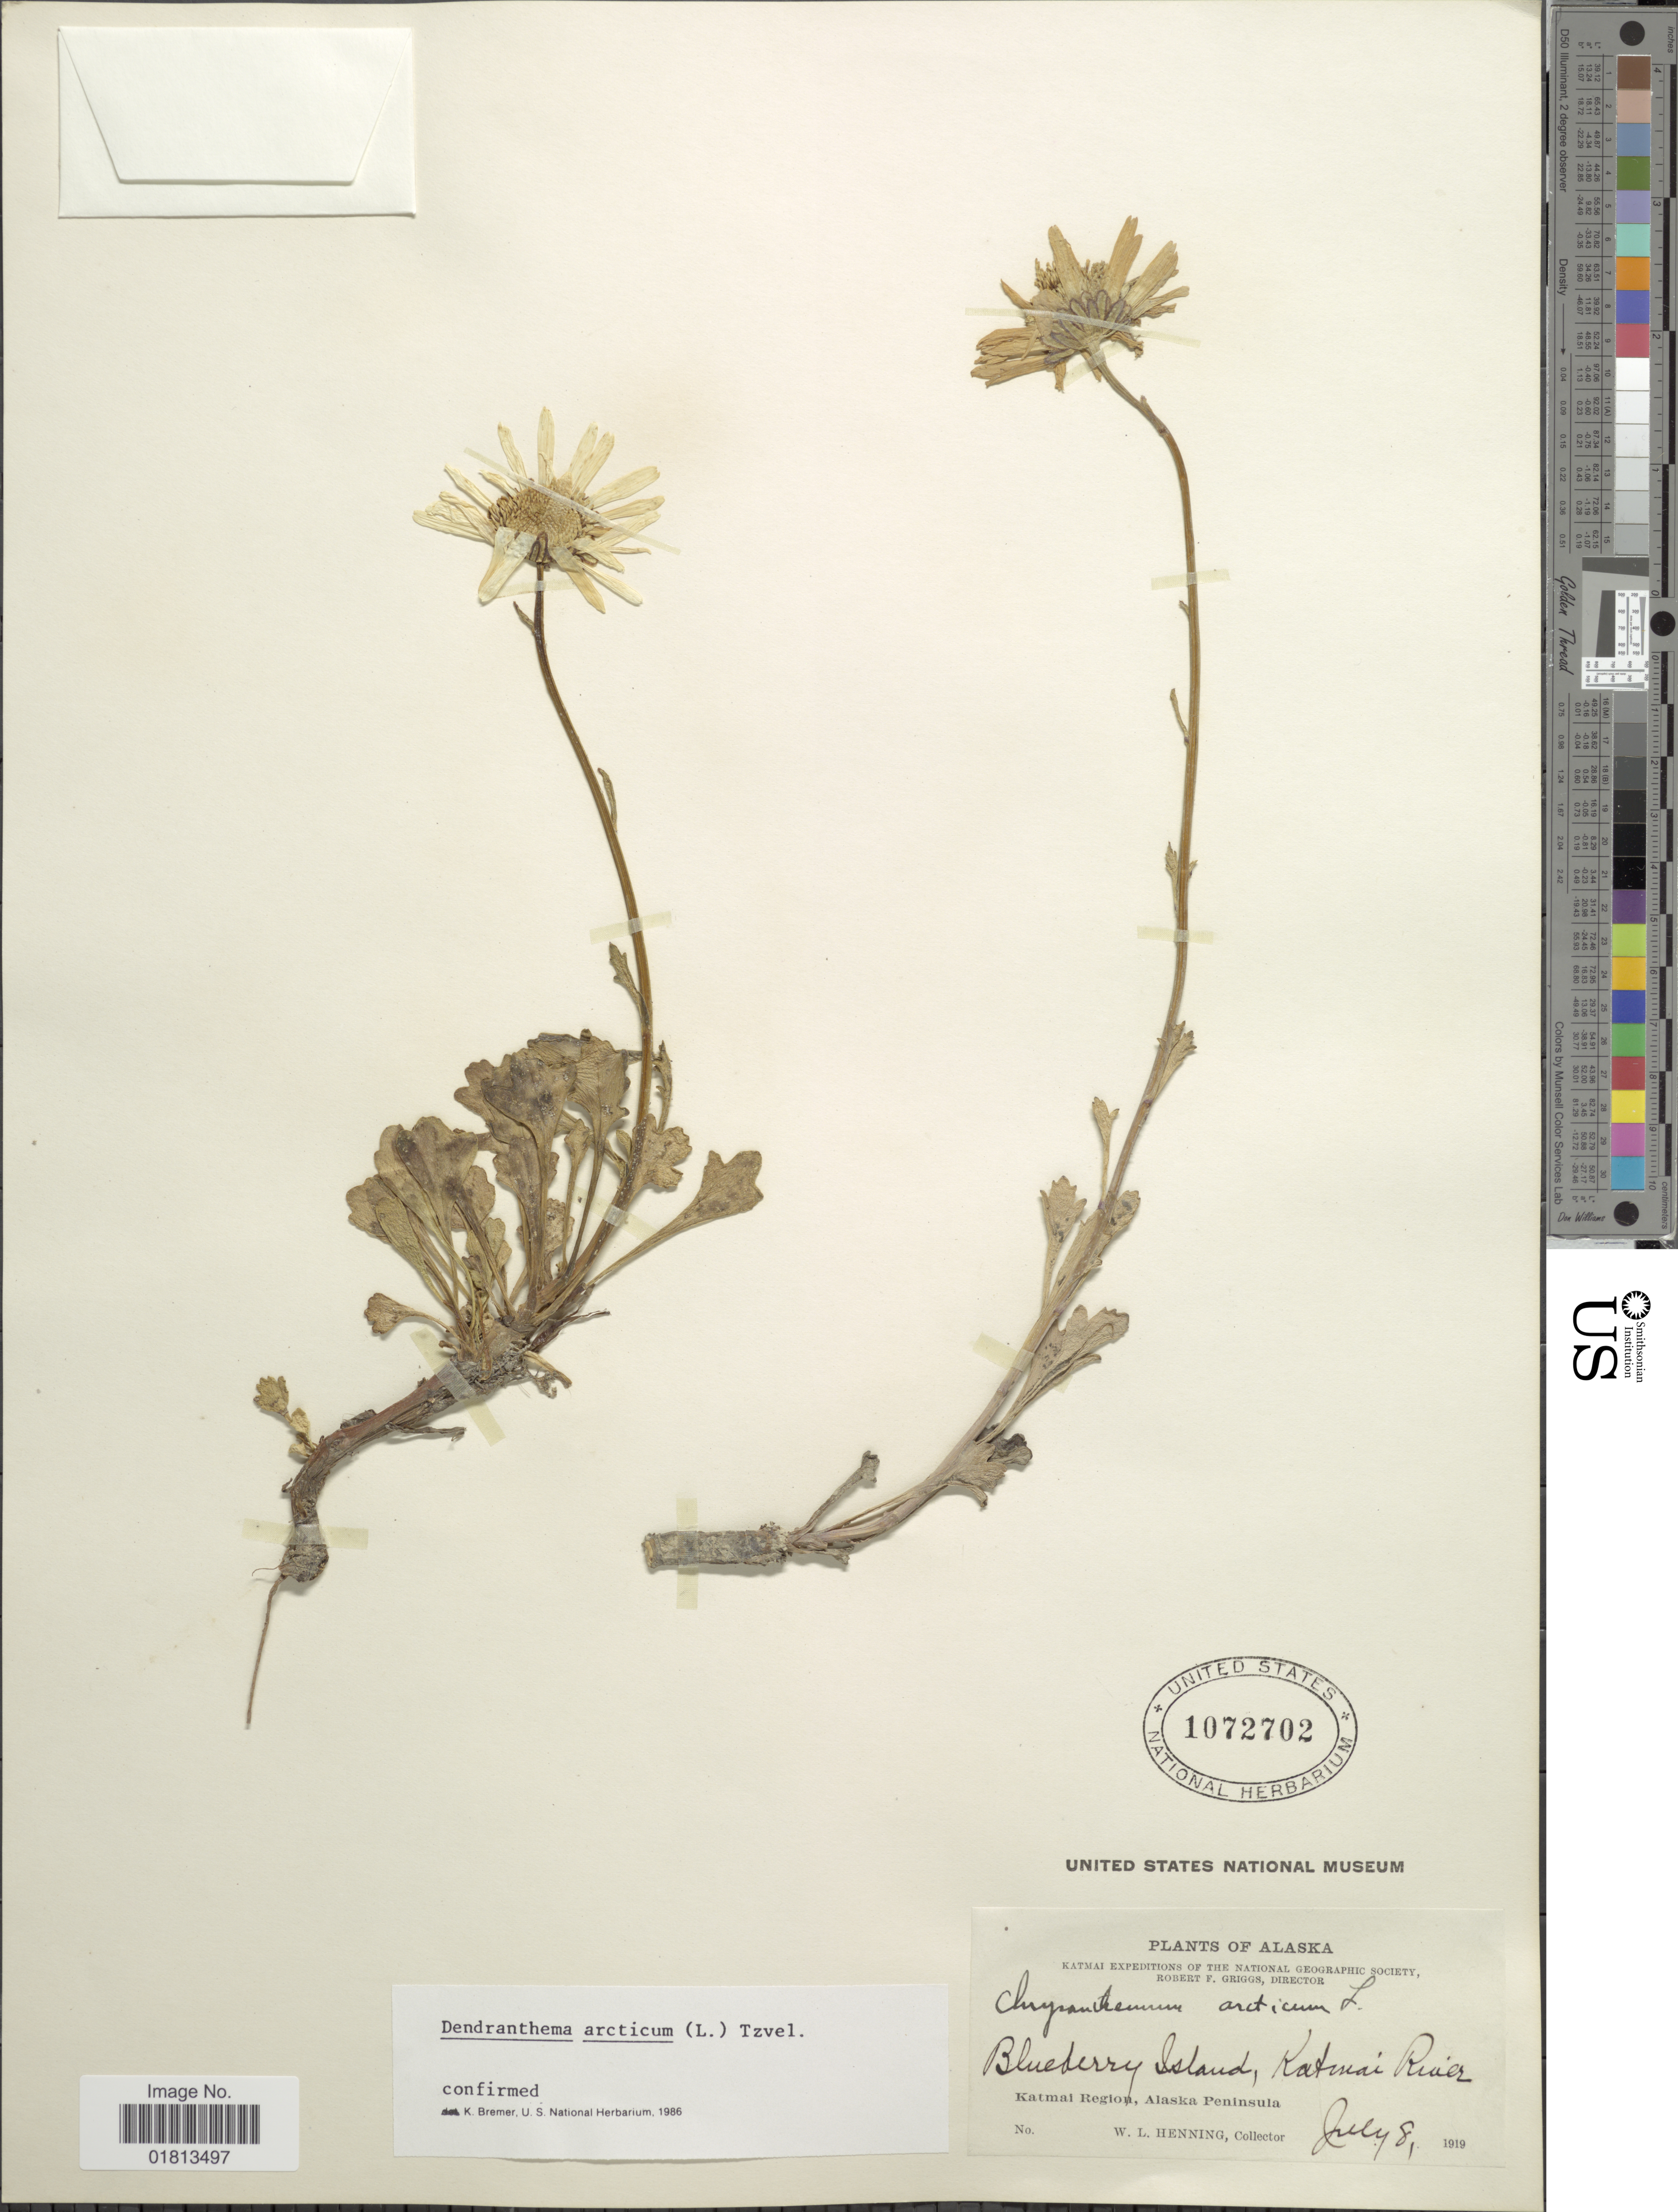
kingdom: Plantae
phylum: Tracheophyta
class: Magnoliopsida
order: Asterales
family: Asteraceae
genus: Dendranthema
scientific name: Dendranthema arcticum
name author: (L.) Tzvelev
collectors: W. Henning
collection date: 1919-07-08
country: United States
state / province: Alaska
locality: Blueberry Island, Katmai River, Katmai Region, Alaska Peninsula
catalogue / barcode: US 1072702